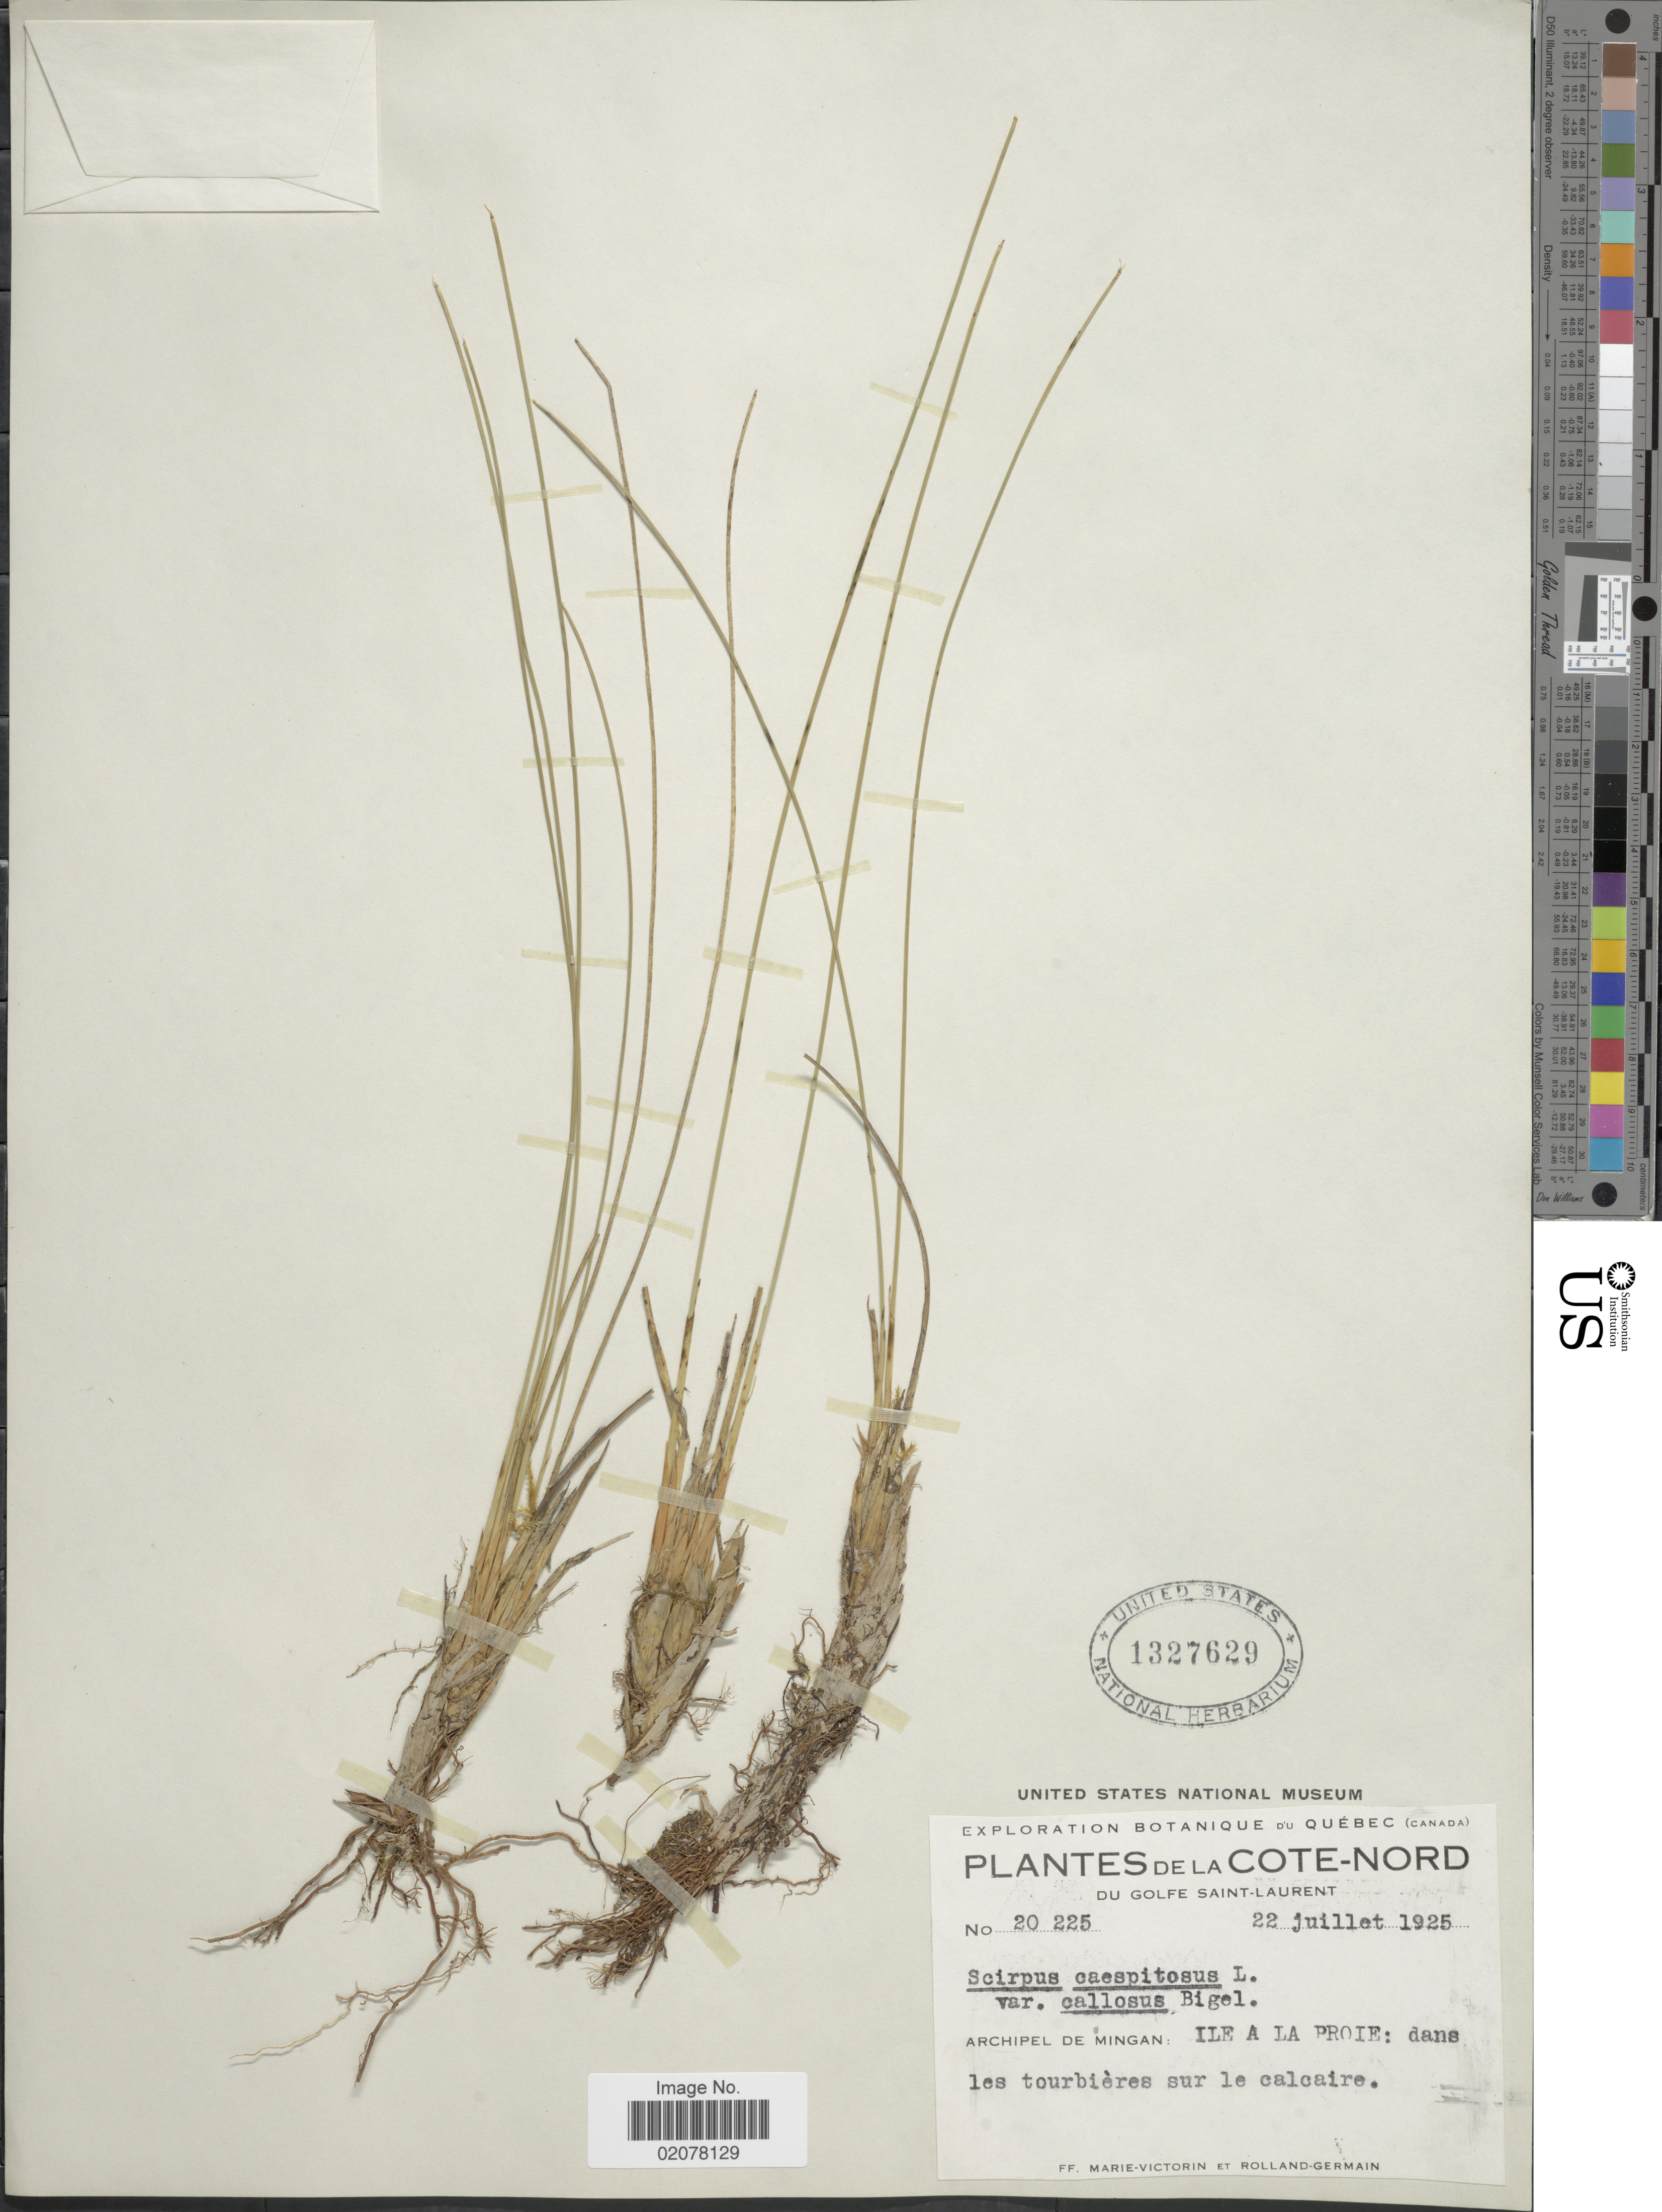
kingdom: Plantae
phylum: Tracheophyta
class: Liliopsida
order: Poales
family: Cyperaceae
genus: Trichophorum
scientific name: Trichophorum cespitosum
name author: (L.) Hartm.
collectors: F. Marie-Victorin & Rolland-Germain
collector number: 20225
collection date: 1928-07-22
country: Canada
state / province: Quebec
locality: Cote-Nord. Du Golfe Saint-Laurent. Archipel de Mingan: Ile a la Proie: dans les tourbières sur le calcaire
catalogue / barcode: US 1327629